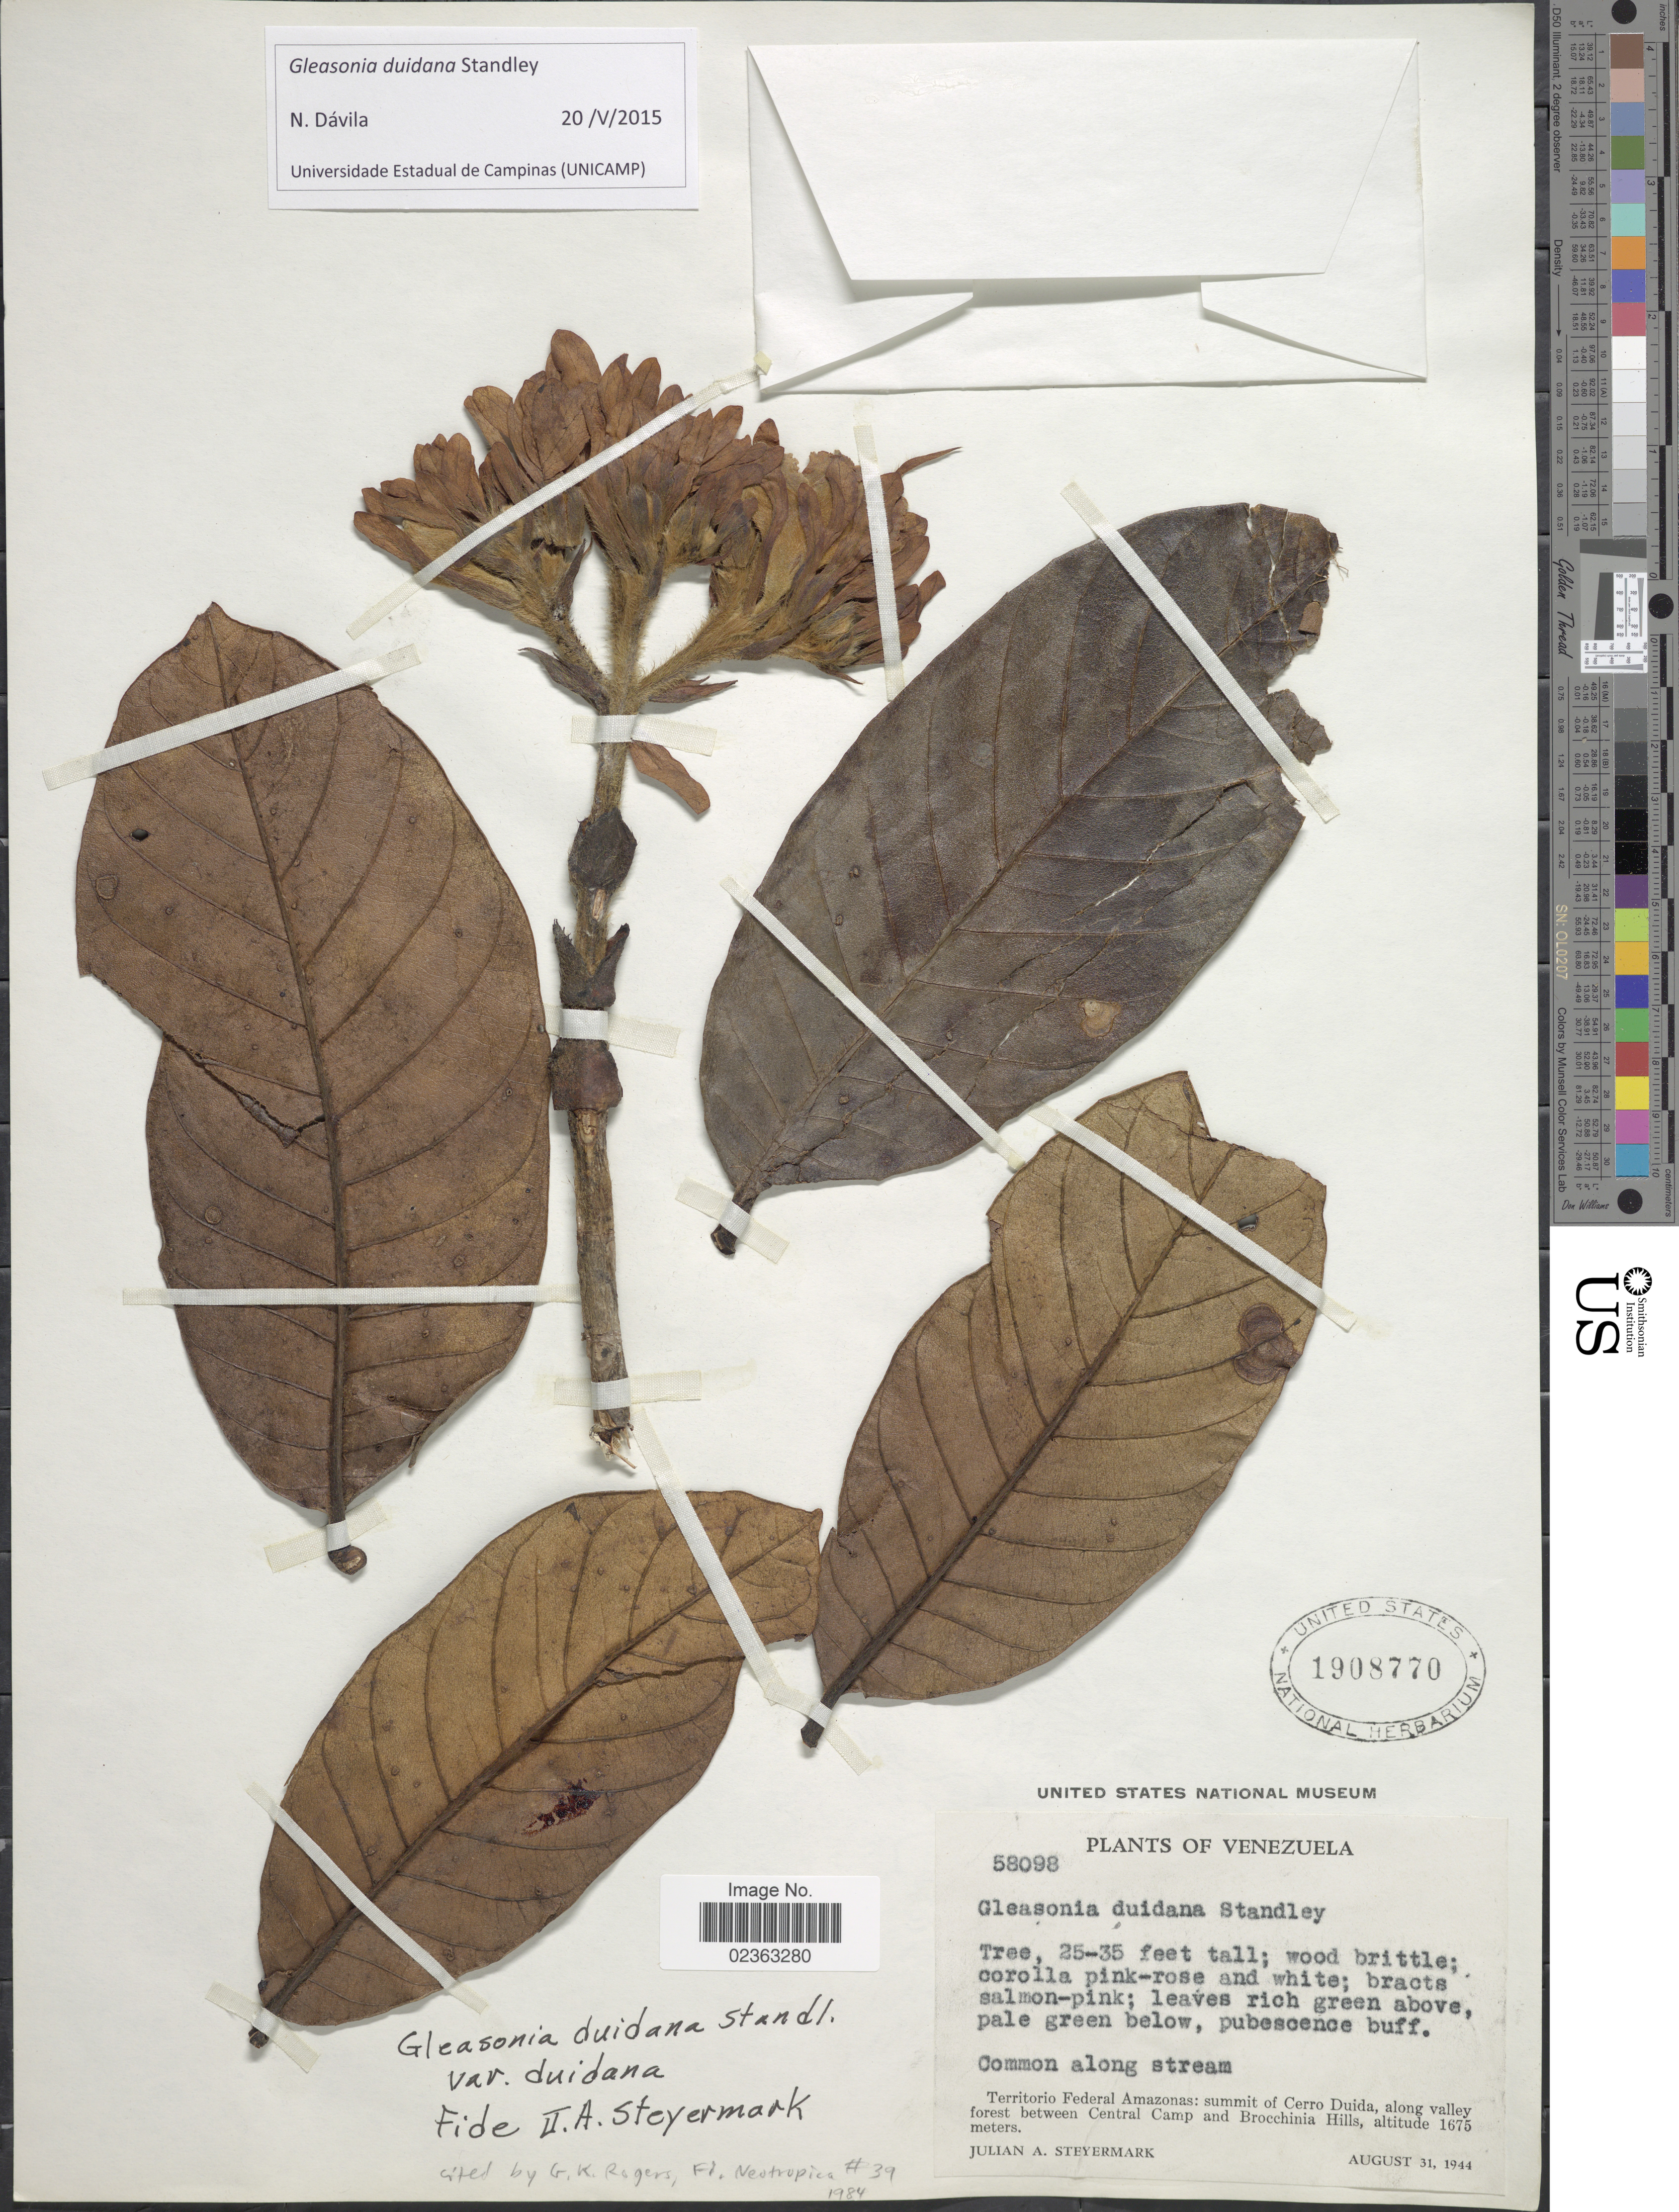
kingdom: Plantae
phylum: Tracheophyta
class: Magnoliopsida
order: Gentianales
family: Rubiaceae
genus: Gleasonia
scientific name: Gleasonia duidana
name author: Standl.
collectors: J. Steyermark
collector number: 58098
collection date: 1944-05-31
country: Venezuela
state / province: Amazonas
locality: Along stream, Territorio Federal Amazonas: summit of Cerro Duida, along valley forest between Central Camp and Brocchinia Hills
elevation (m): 175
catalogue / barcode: US 1908770